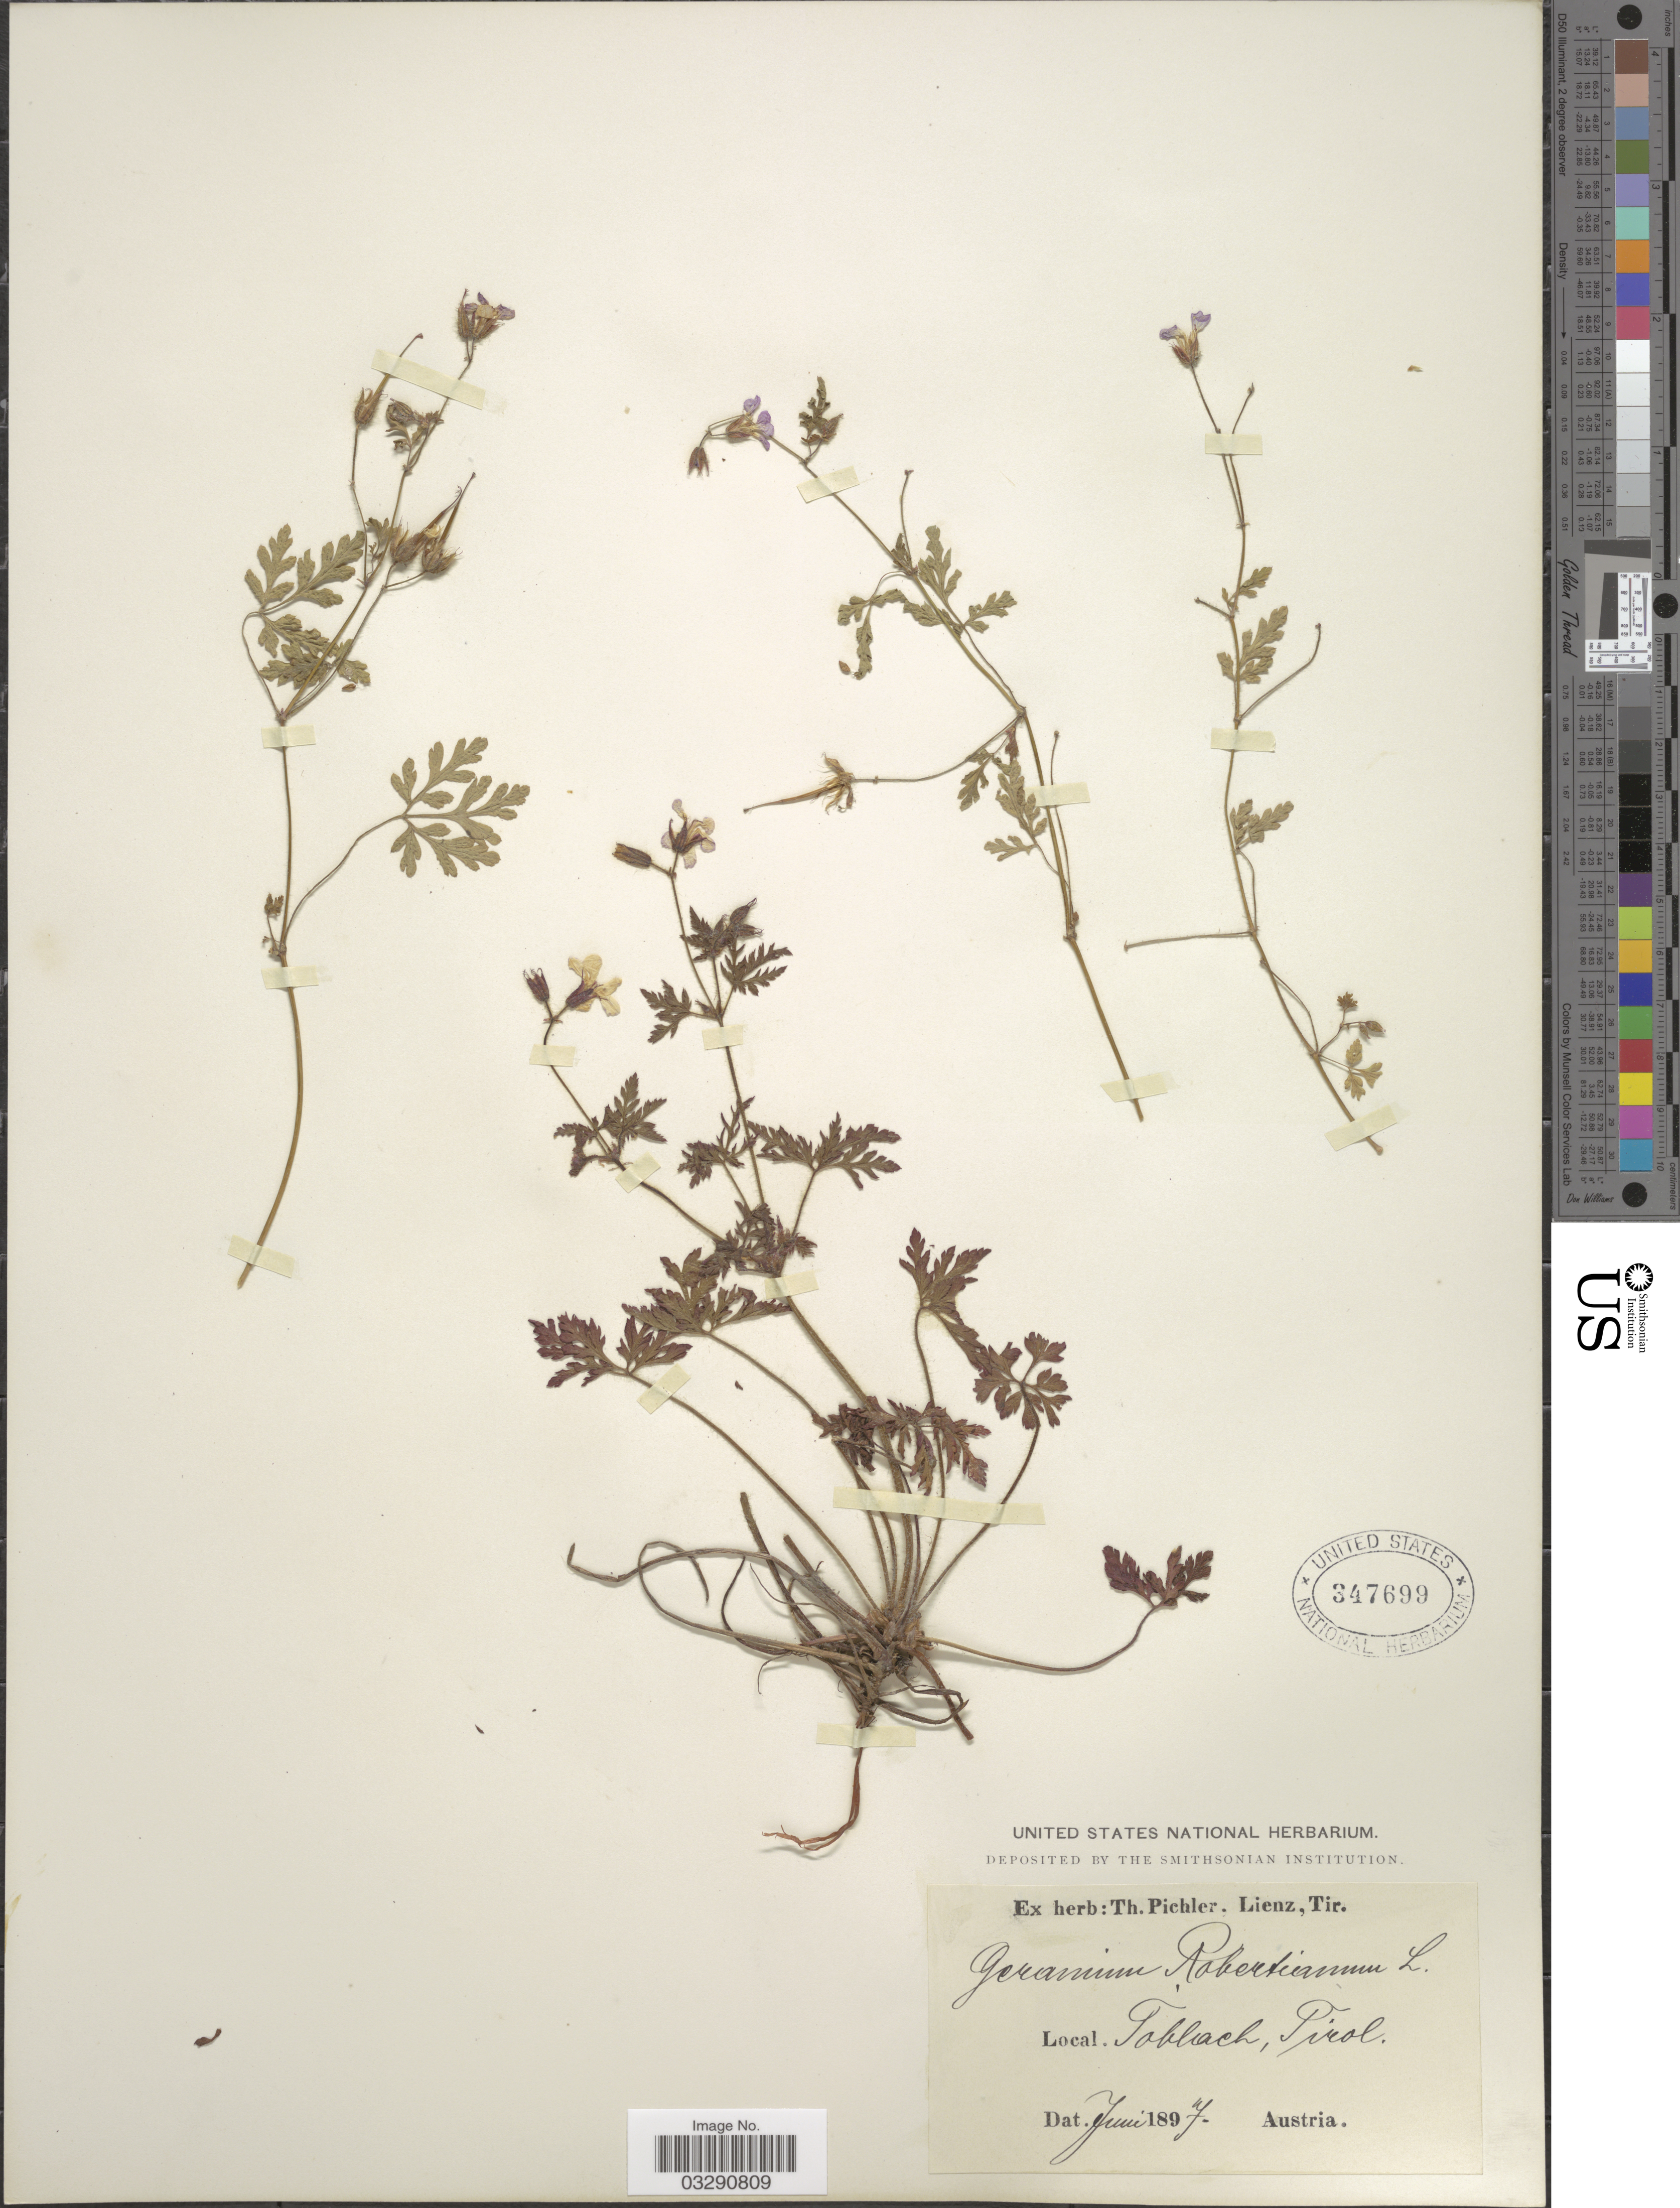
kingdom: Plantae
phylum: Tracheophyta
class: Magnoliopsida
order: Geraniales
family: Geraniaceae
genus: Geranium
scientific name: Geranium robertianum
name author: L.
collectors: ex herb. T. Pichler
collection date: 1897-06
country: Italy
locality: Toblach, Tirol.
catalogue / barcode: US 347699